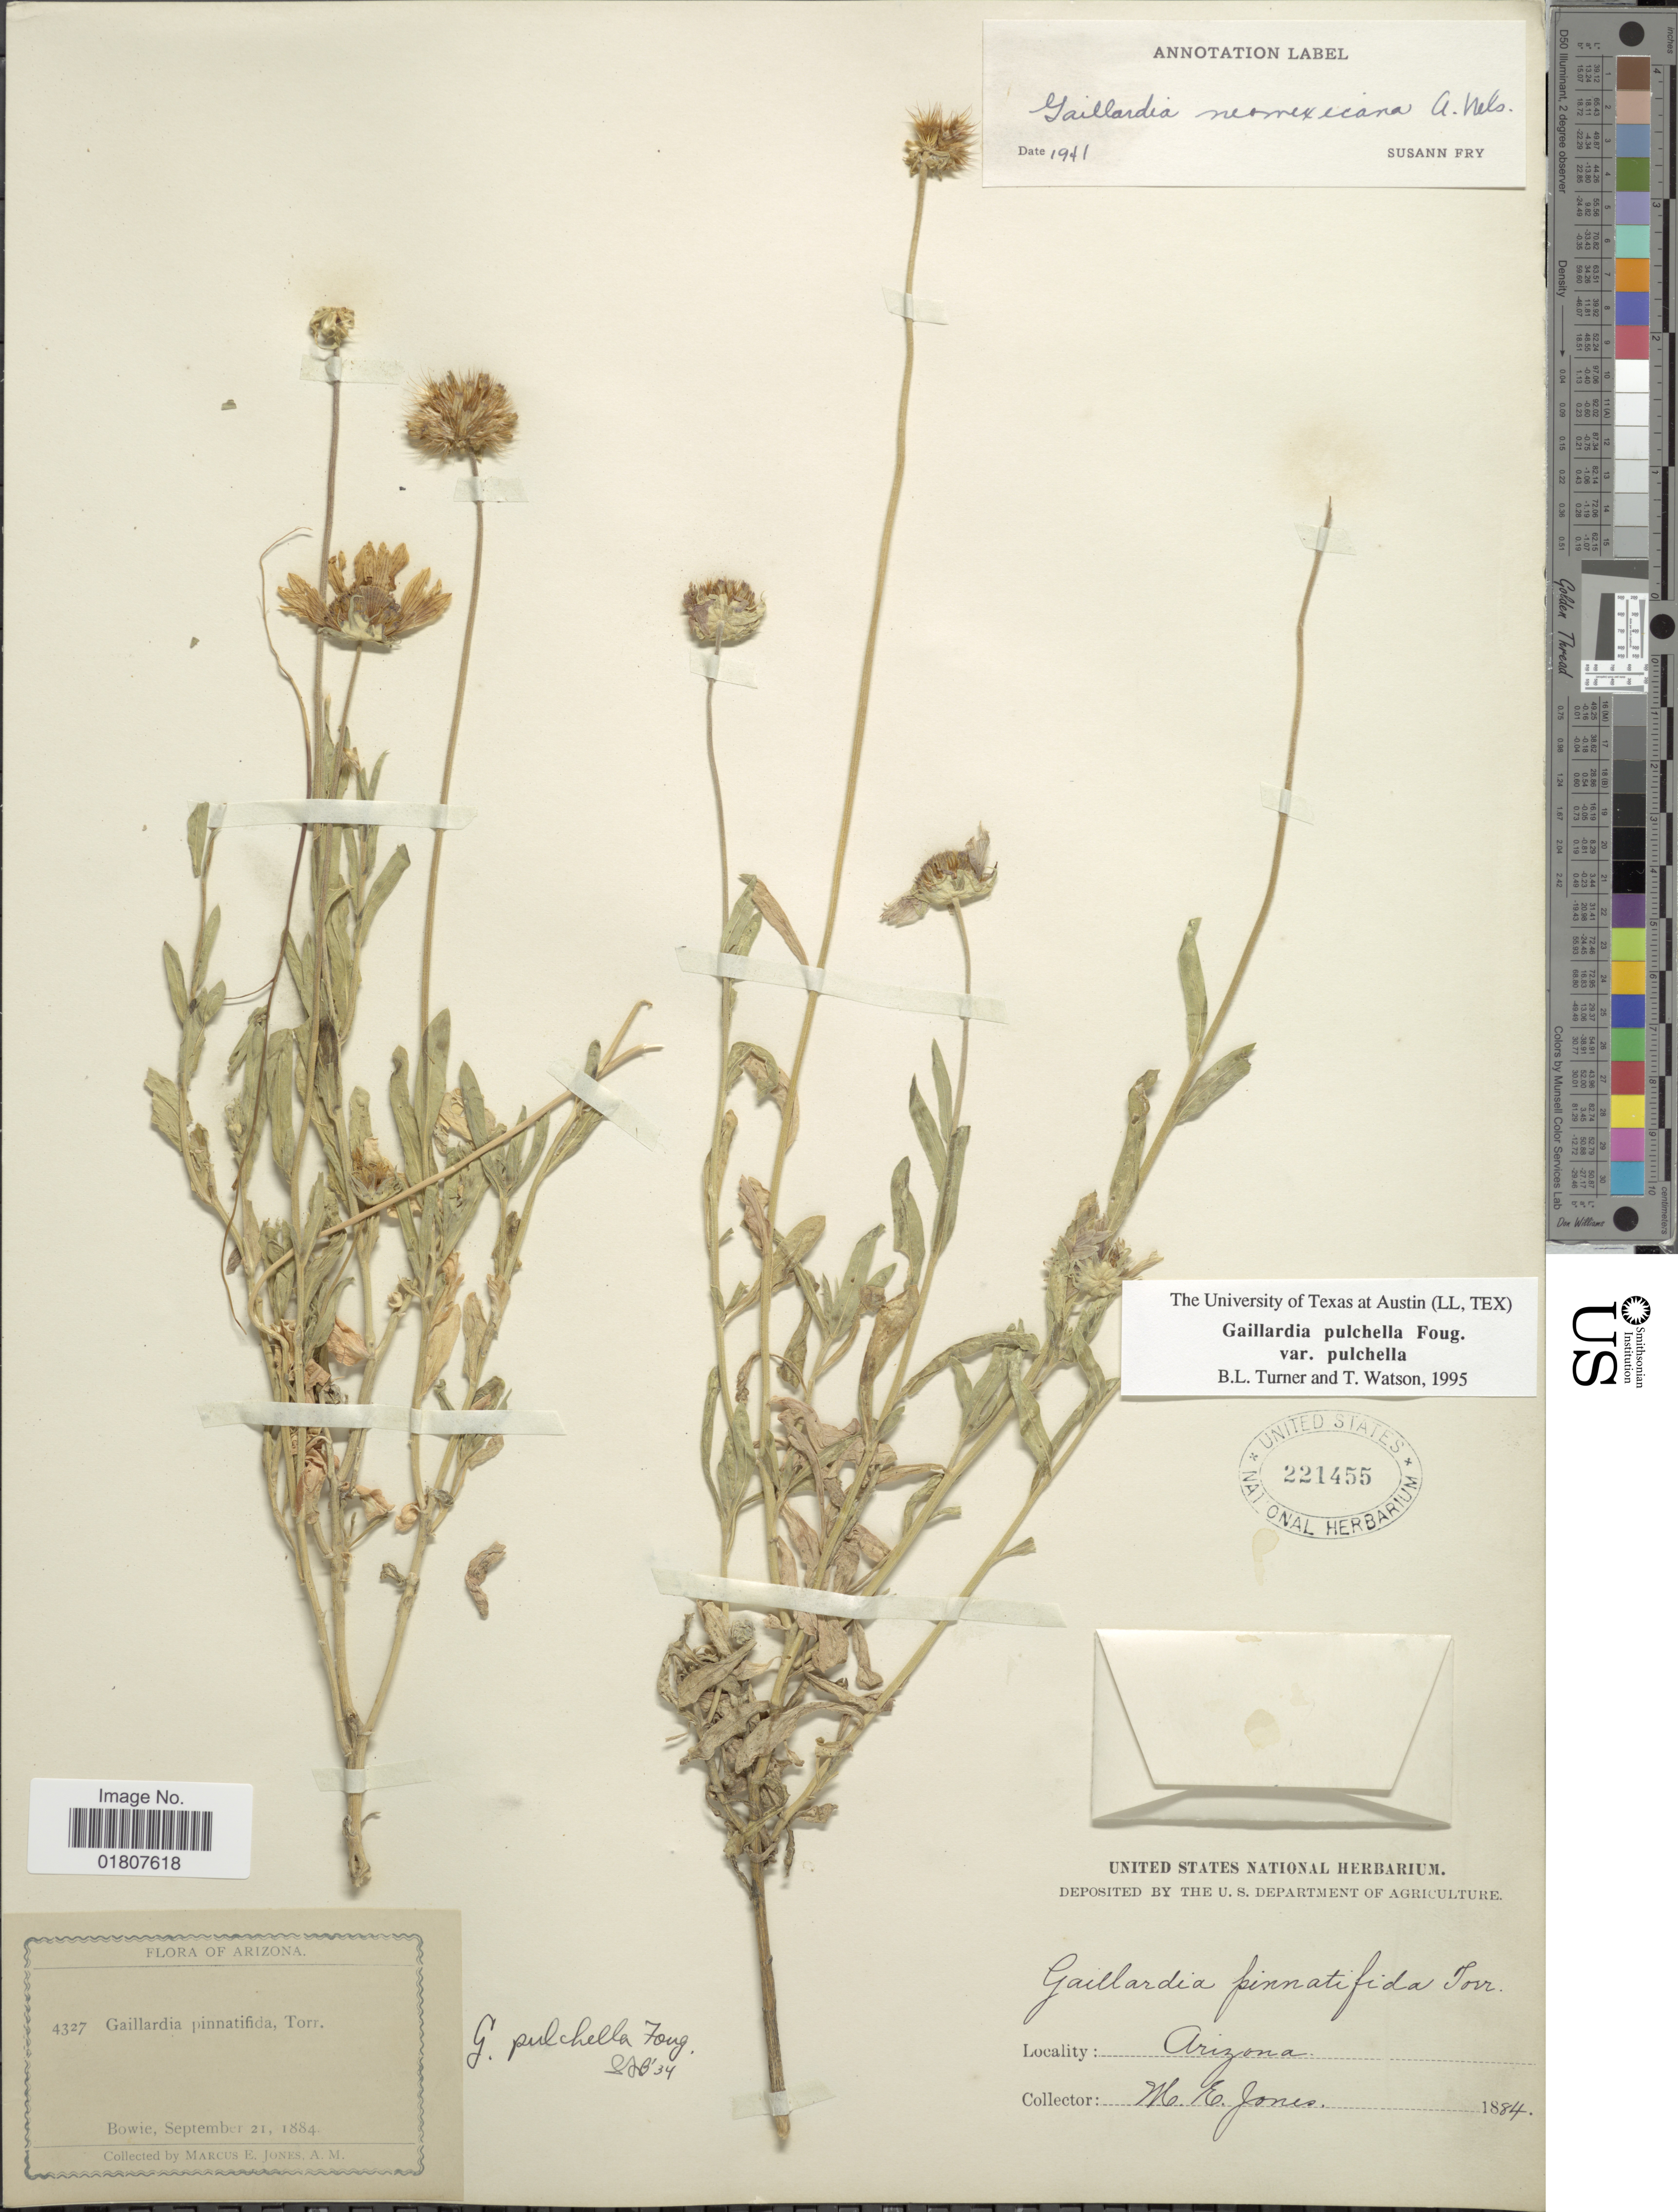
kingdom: Plantae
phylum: Tracheophyta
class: Magnoliopsida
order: Asterales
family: Asteraceae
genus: Gaillardia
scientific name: Gaillardia pulchella var. pulchella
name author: Foug.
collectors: M. E. Jones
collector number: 4327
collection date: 1884-09-21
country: United States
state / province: Arizona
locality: Bowie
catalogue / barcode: US 221455